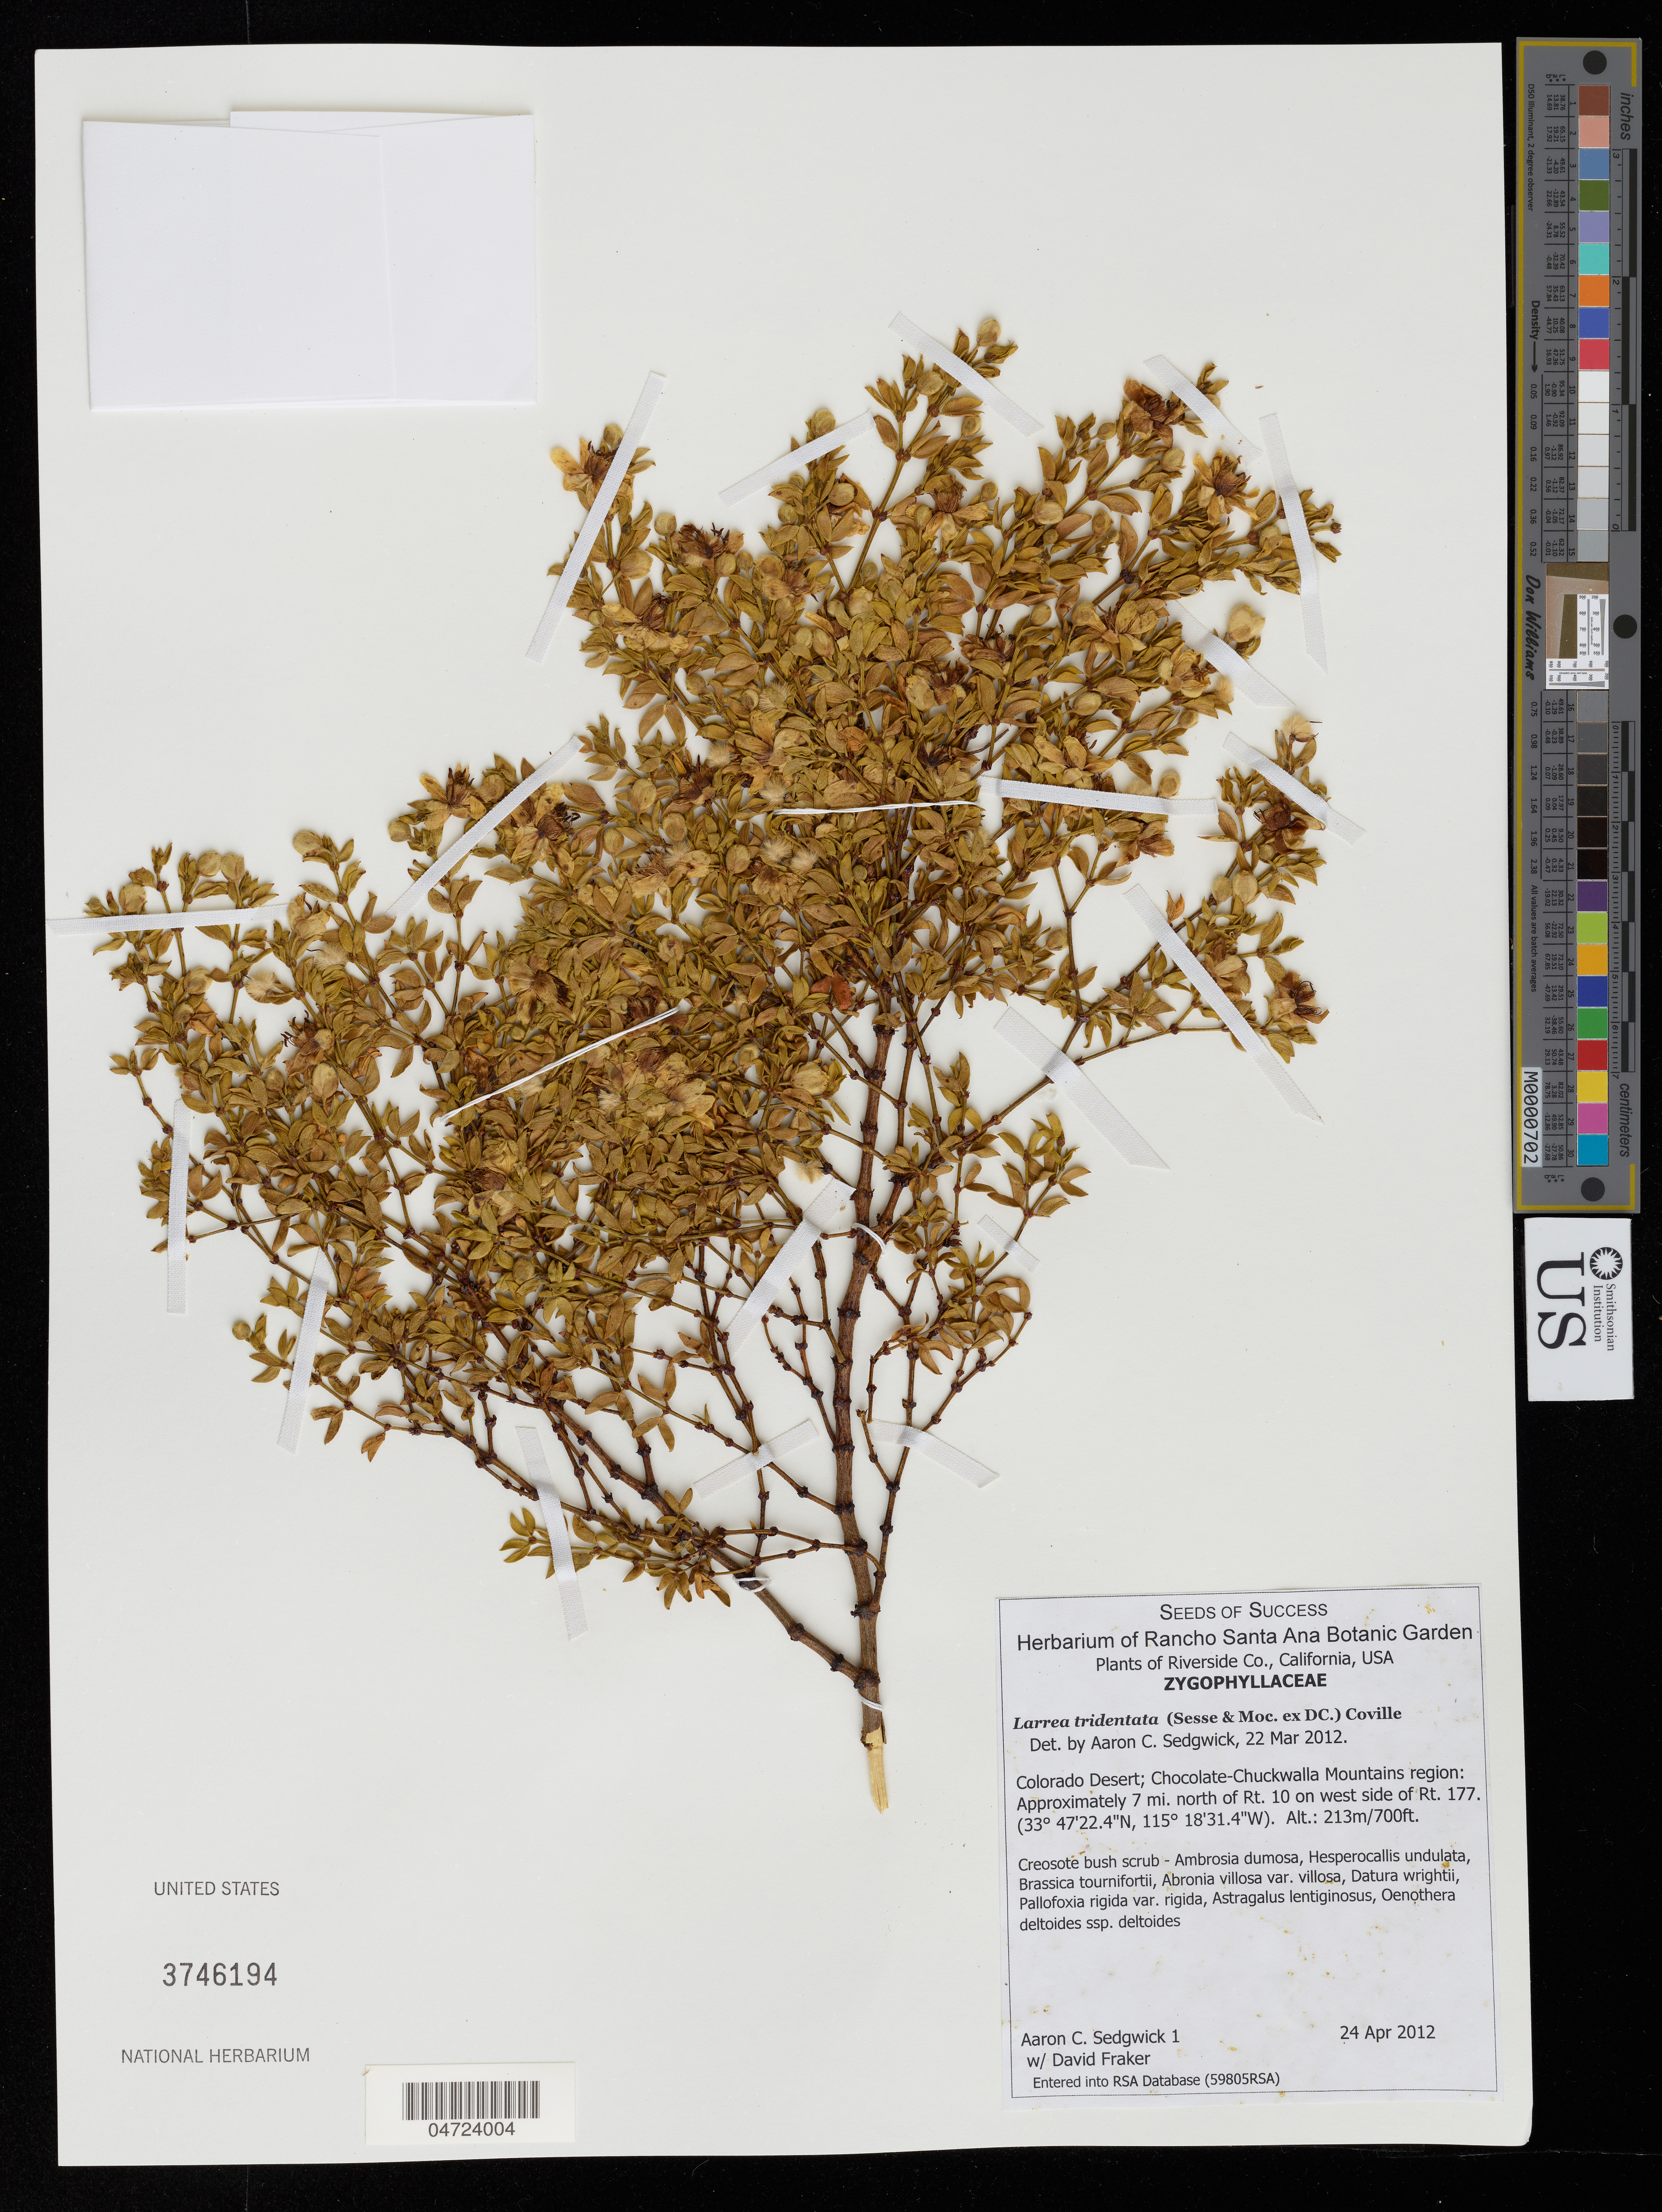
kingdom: Plantae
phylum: Tracheophyta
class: Magnoliopsida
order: Zygophyllales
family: Zygophyllaceae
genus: Larrea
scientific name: Larrea tridentata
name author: (Sessé & Moc. ex DC.) Coville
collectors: A. Sedgwick & D. Fraker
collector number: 1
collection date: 2012-04-24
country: United States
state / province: California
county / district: Riverside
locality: Riverside Co. Colorado Desert; Chocolate-Chuckwalla Mountains region: Approximately 7 mi. north of Rt. 10 on west side of Rt. 177.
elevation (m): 213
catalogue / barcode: US 3746194